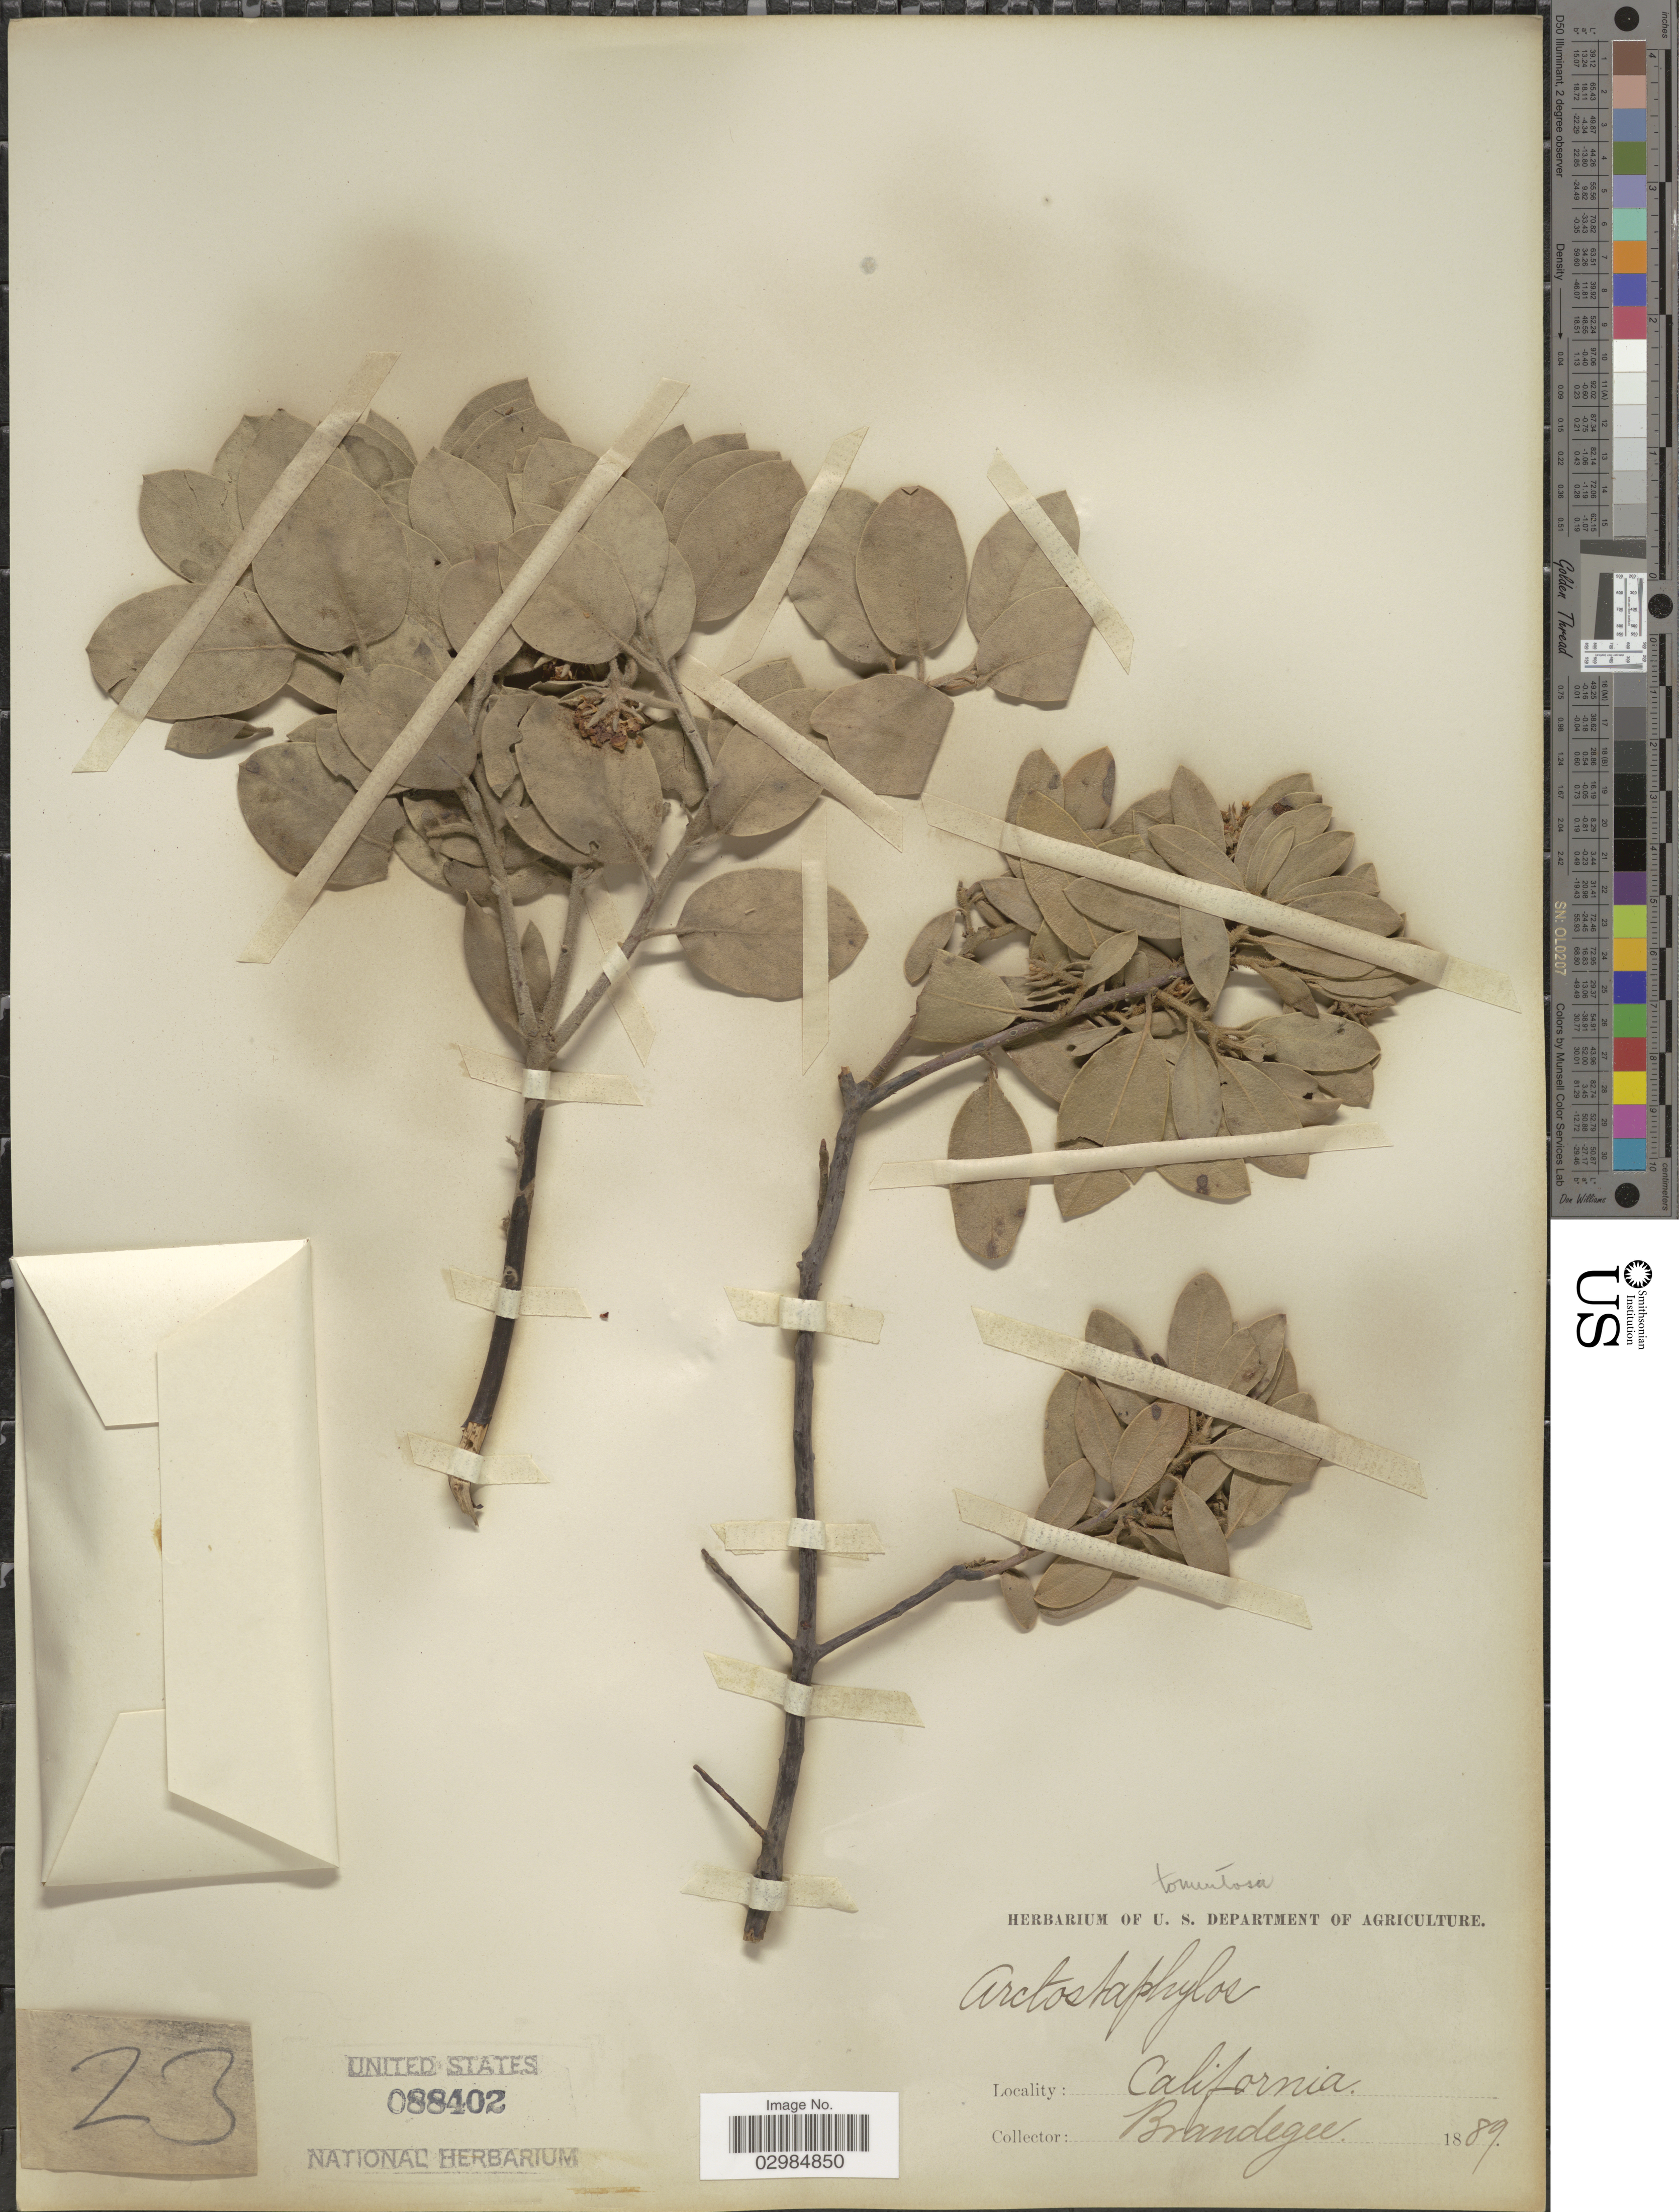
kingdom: Plantae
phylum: Tracheophyta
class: Magnoliopsida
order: Ericales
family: Ericaceae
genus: Arctostaphylos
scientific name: Arctostaphylos tomentosa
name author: (Pursh) Lindl.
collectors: -- Brandegee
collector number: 23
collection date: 1889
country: United States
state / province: California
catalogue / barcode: US 88402